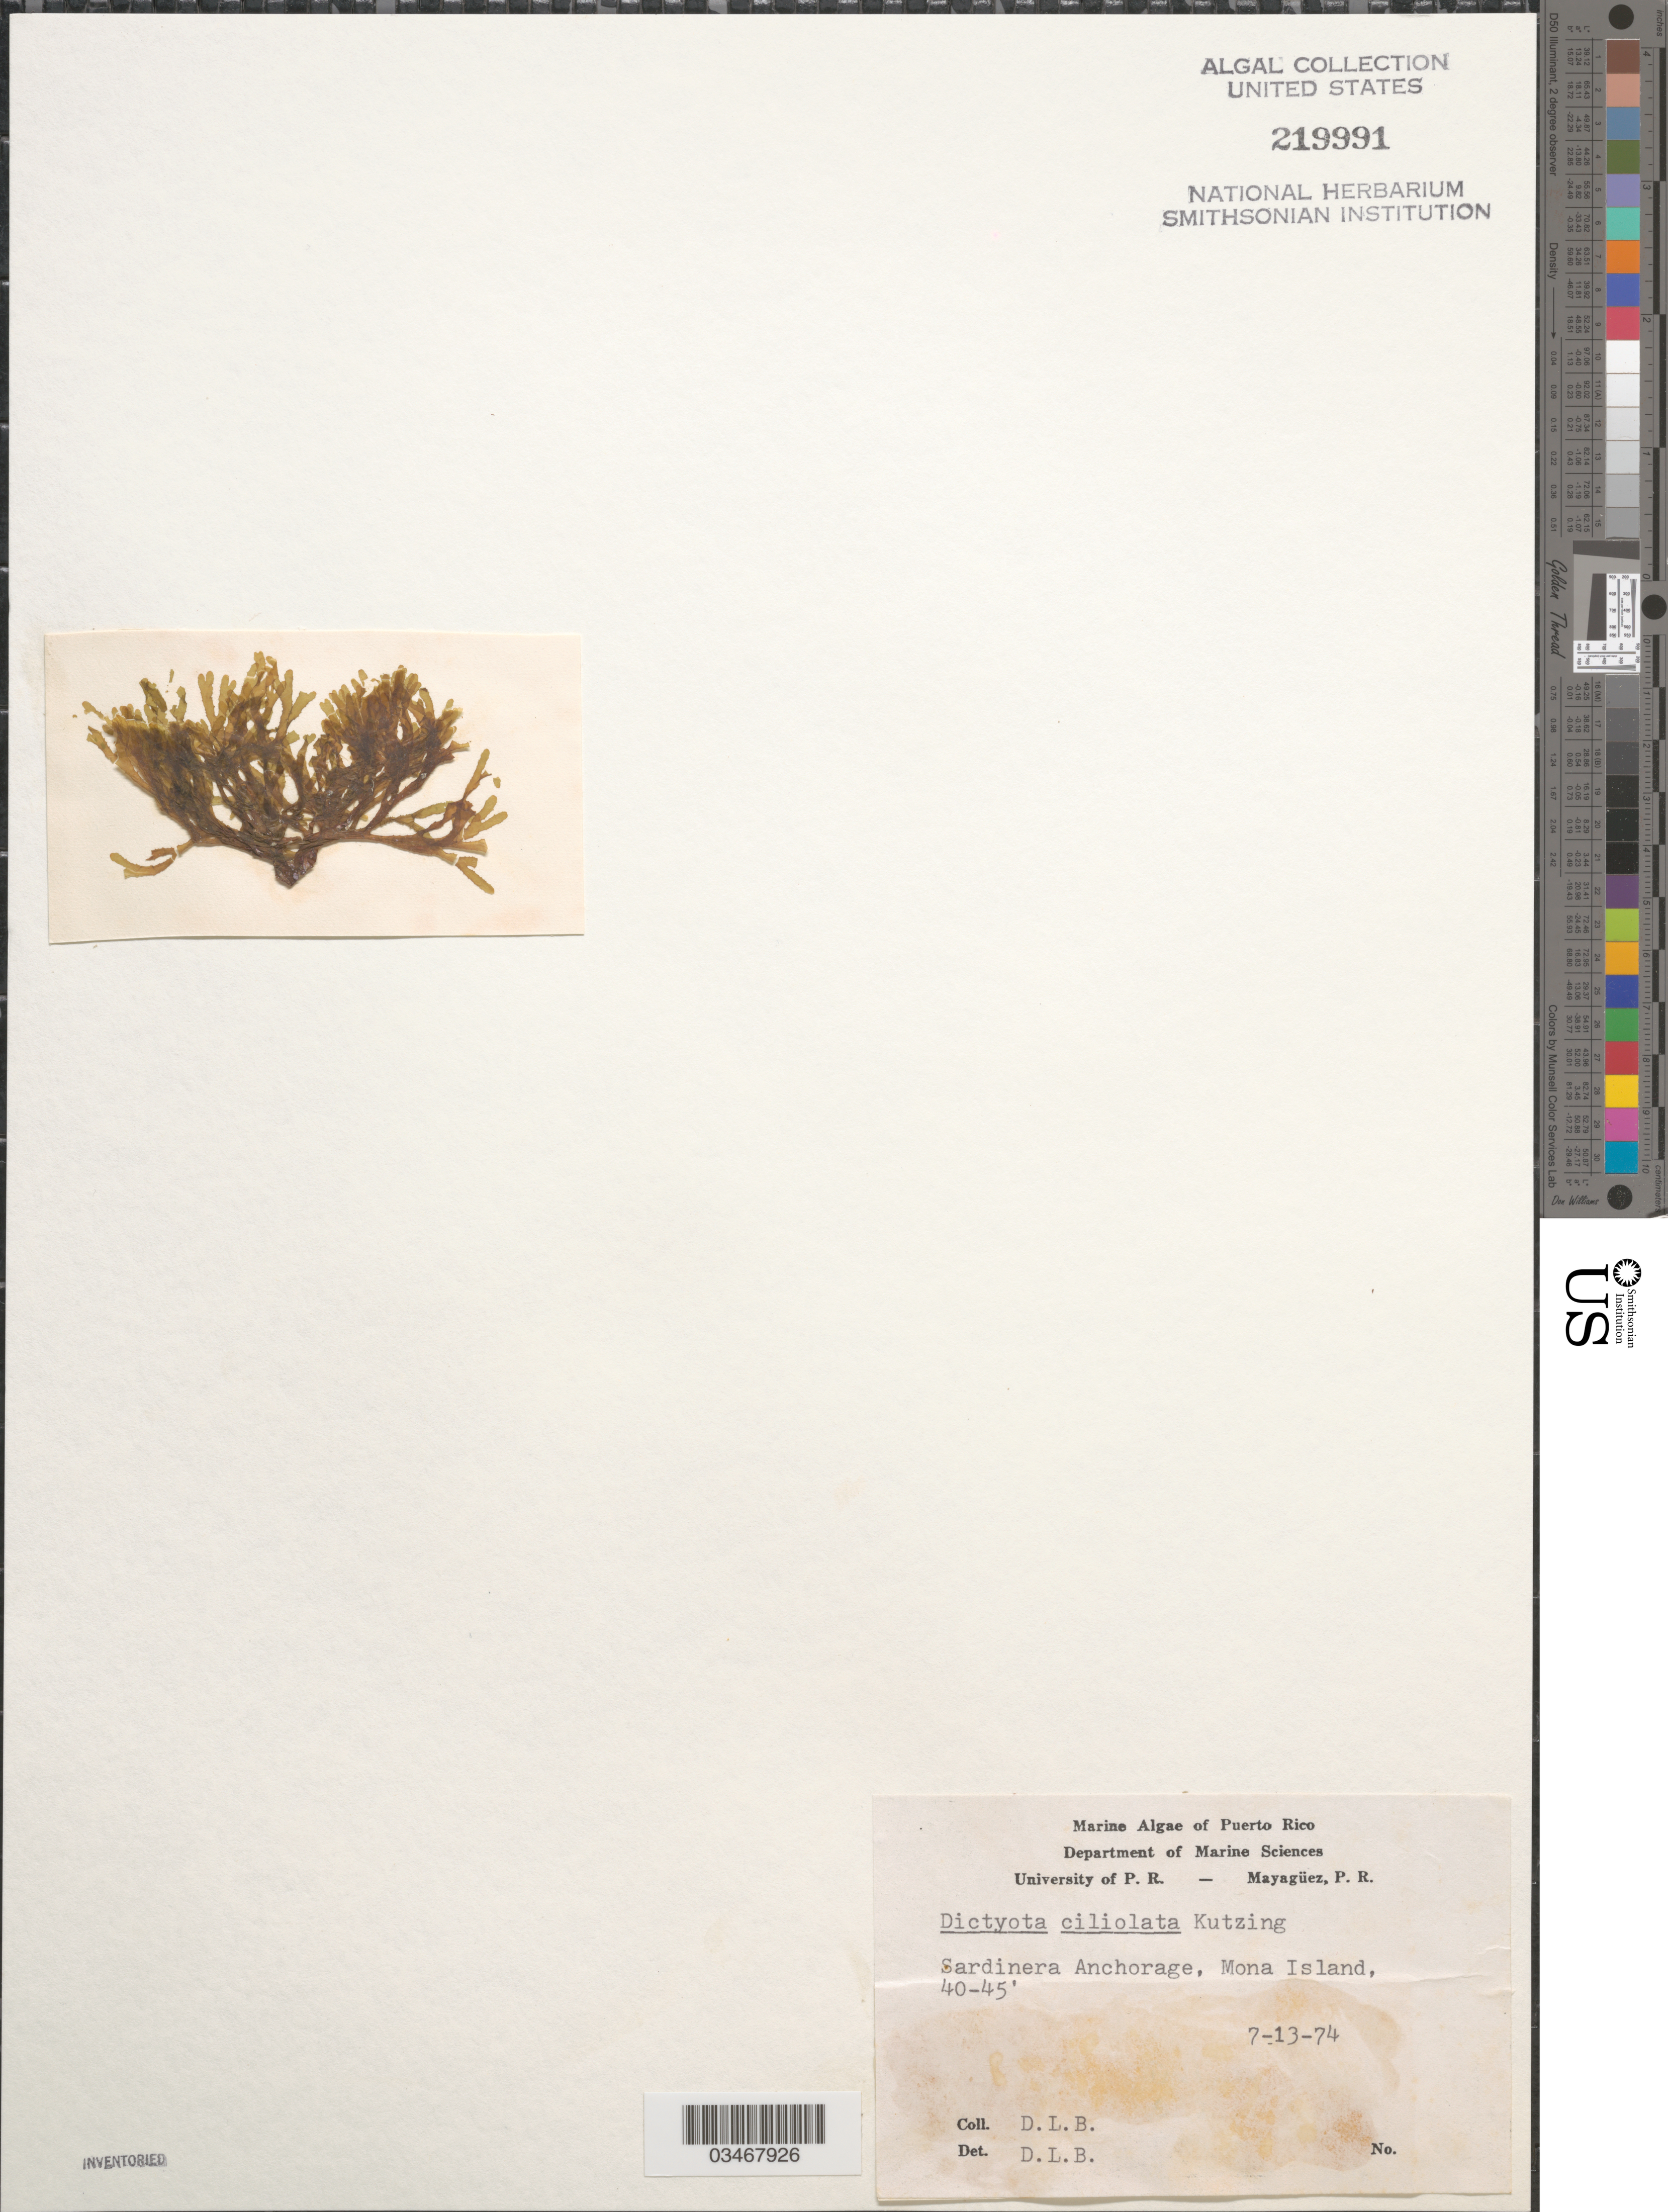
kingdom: Chromista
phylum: Ochrophyta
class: Phaeophyceae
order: Dictyotales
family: Dictyotaceae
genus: Dictyota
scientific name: Dictyota ciliolata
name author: Sond. ex Kütz.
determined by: Ballantine, D. L.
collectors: D.L. Ballantine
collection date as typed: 13 Jul 1974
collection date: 1974-07-13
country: Puerto Rico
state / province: Mayagüez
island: Isla de Mona (Mona Island)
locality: Sardinera Anchorage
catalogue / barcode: US 219991